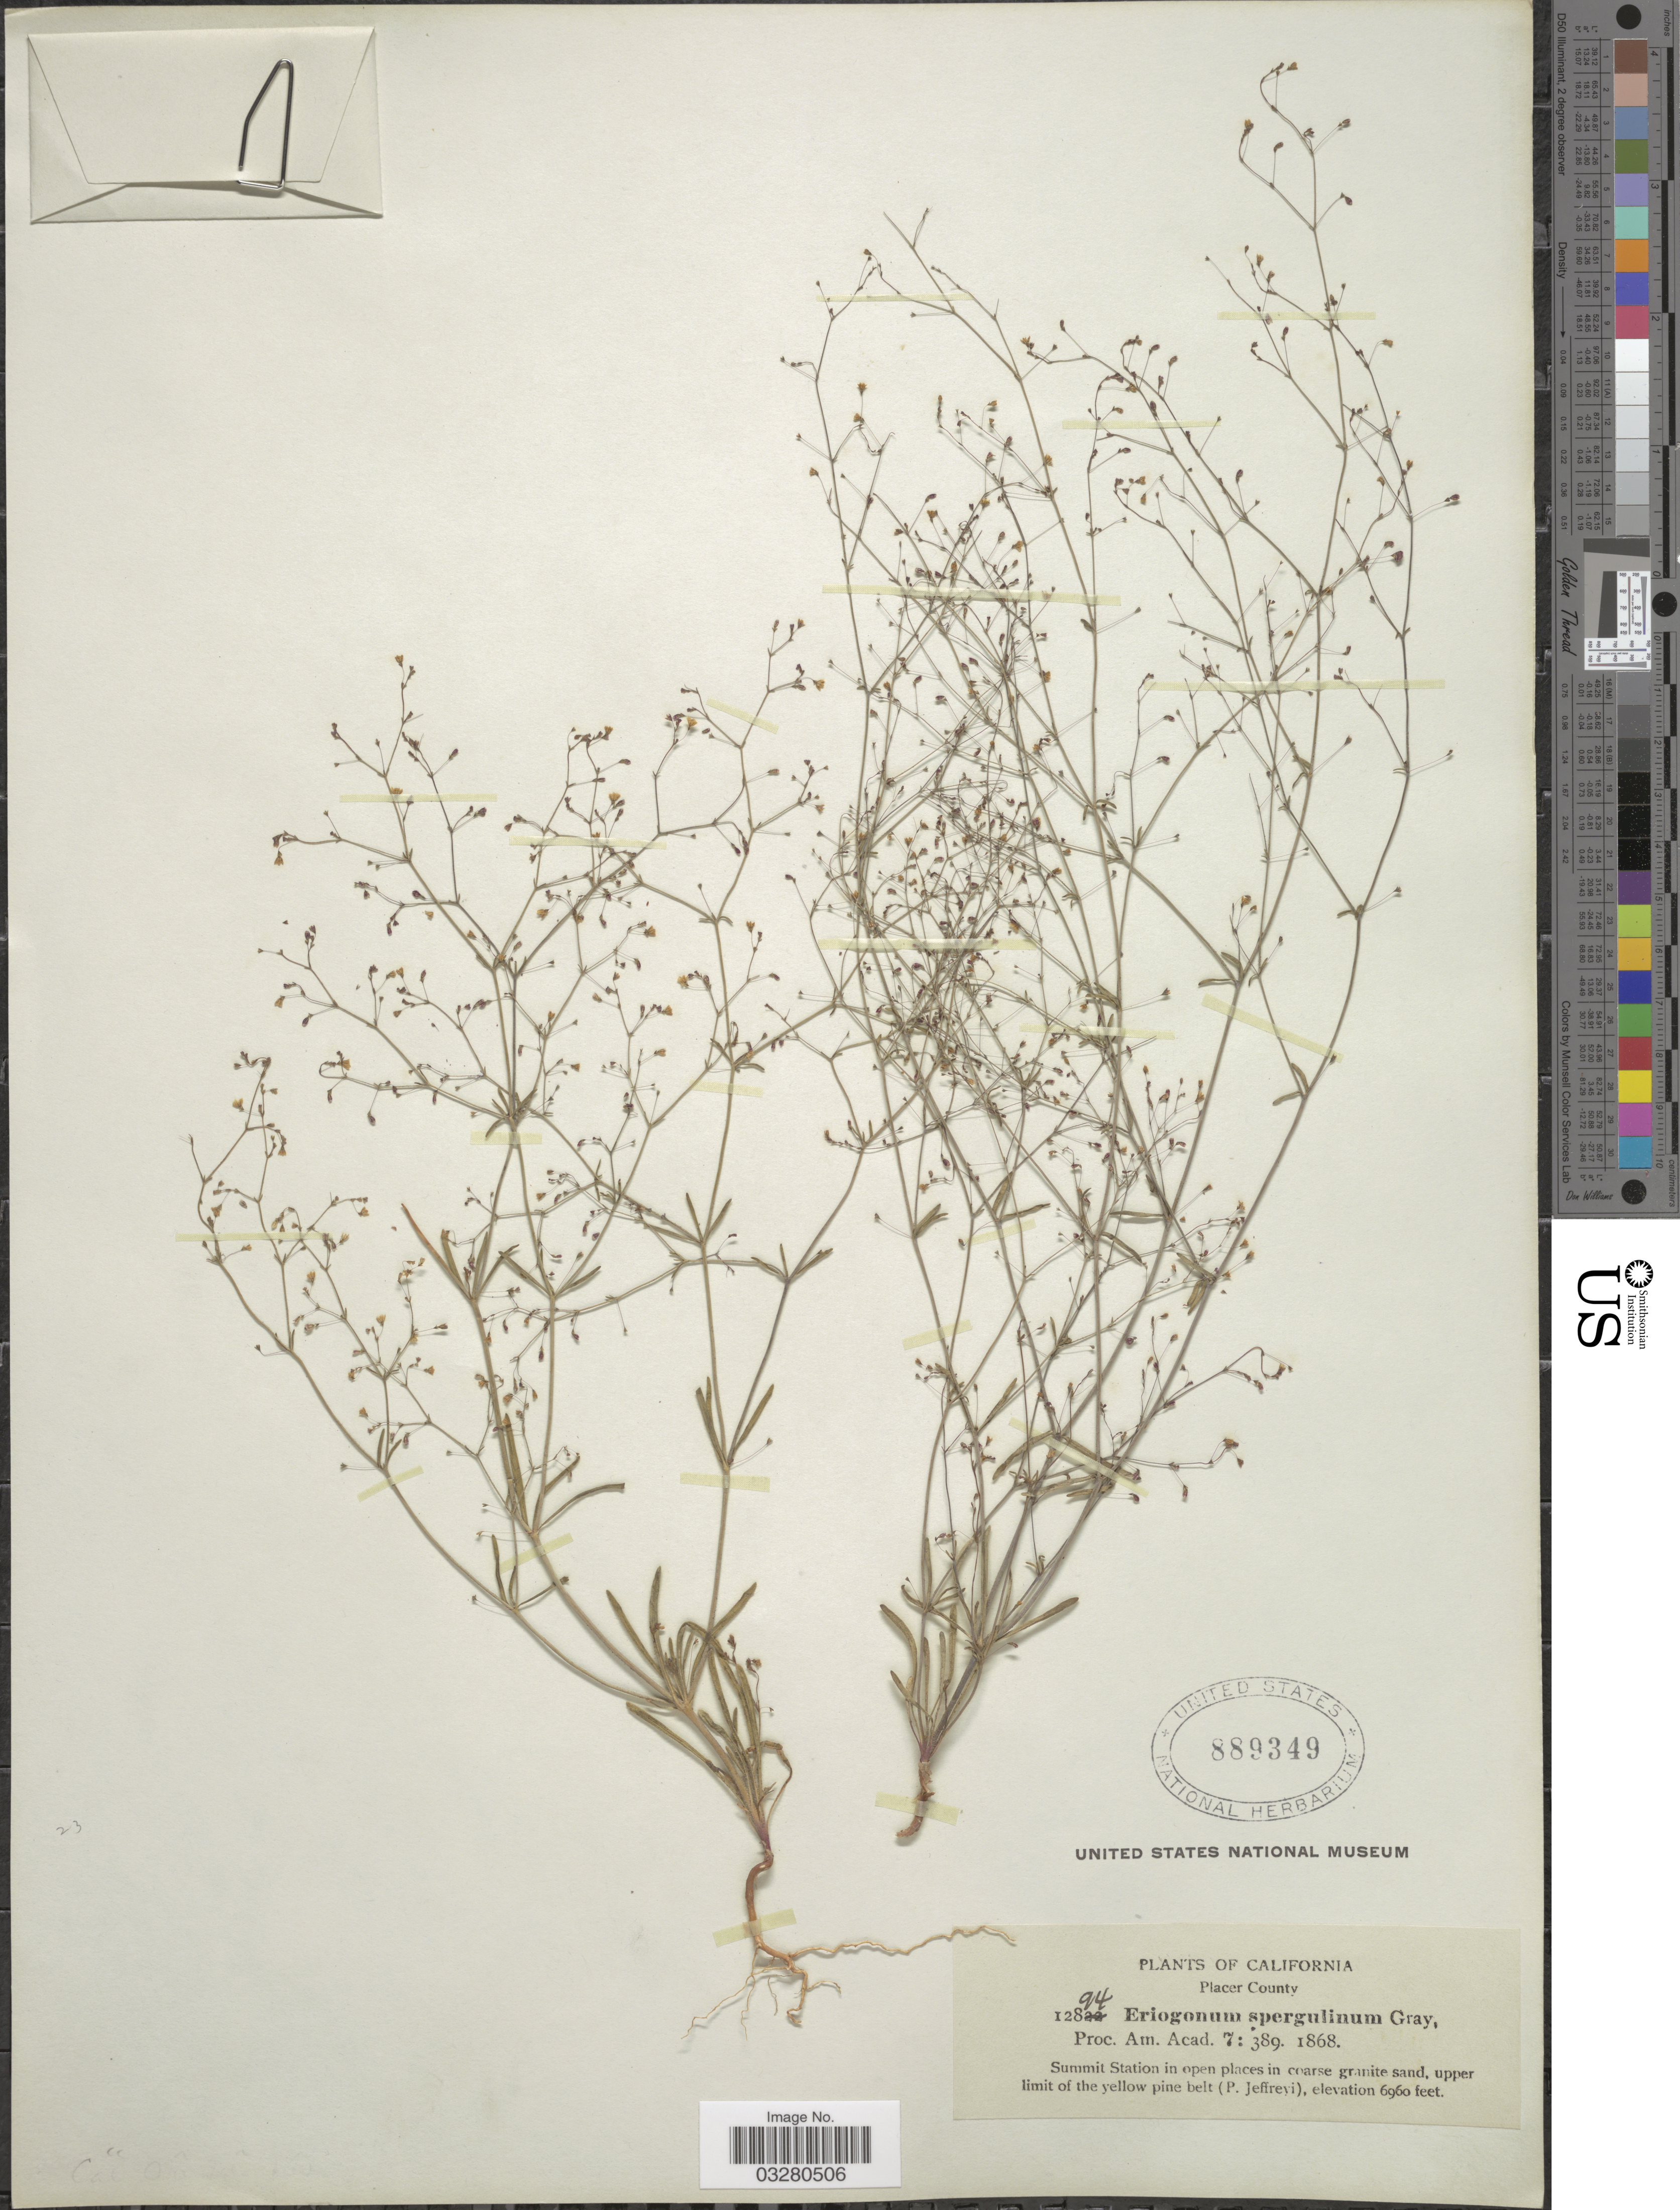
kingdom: Plantae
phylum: Tracheophyta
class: Magnoliopsida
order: Caryophyllales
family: Polygonaceae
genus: Eriogonum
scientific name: Eriogonum spergulinum var. reddingianum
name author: (M.E. Jones) J.T. Howell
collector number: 12894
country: United States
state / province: California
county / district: Placer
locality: Placer County. Summit Station in open places.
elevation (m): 2121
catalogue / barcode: US 889349